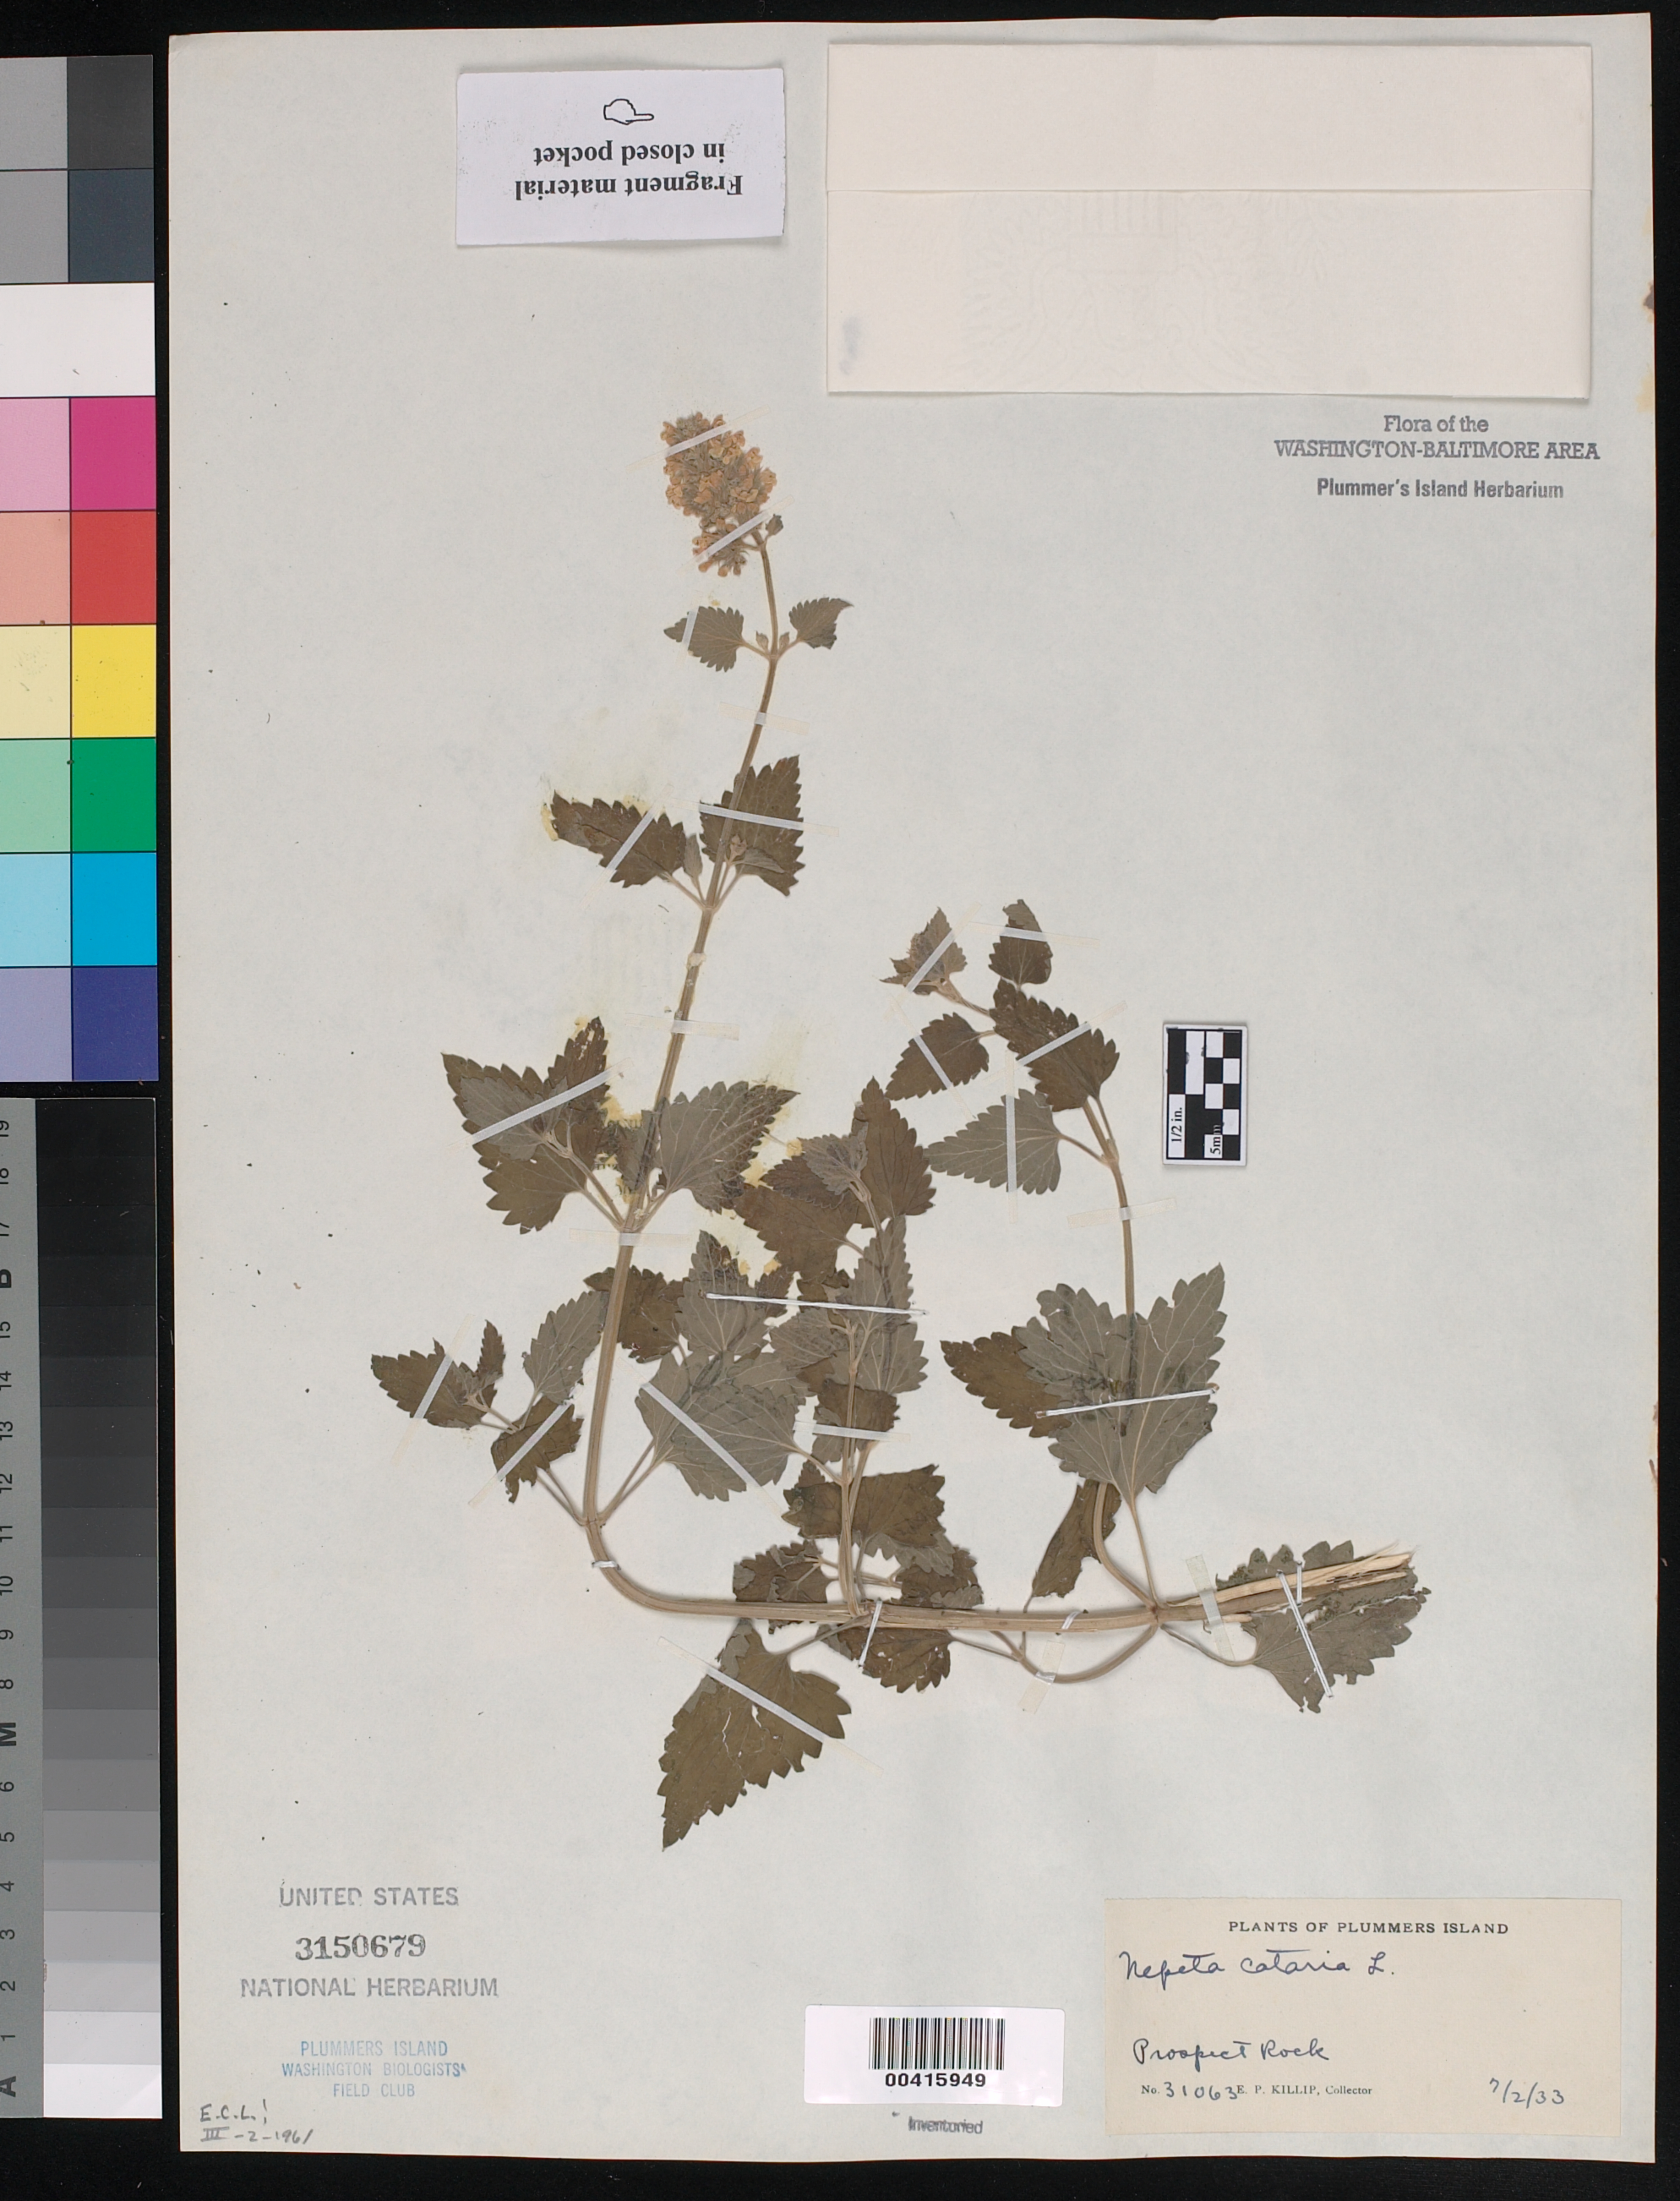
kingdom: Plantae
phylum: Tracheophyta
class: Magnoliopsida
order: Lamiales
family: Lamiaceae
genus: Nepeta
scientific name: Nepeta cataria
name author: L.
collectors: E. P. Killip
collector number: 31063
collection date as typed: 02 Jul 1933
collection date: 1933-07-02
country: United States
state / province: Maryland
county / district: Montgomery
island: Plummers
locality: Plummer's Island C. & O. Canal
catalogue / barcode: US 3150679